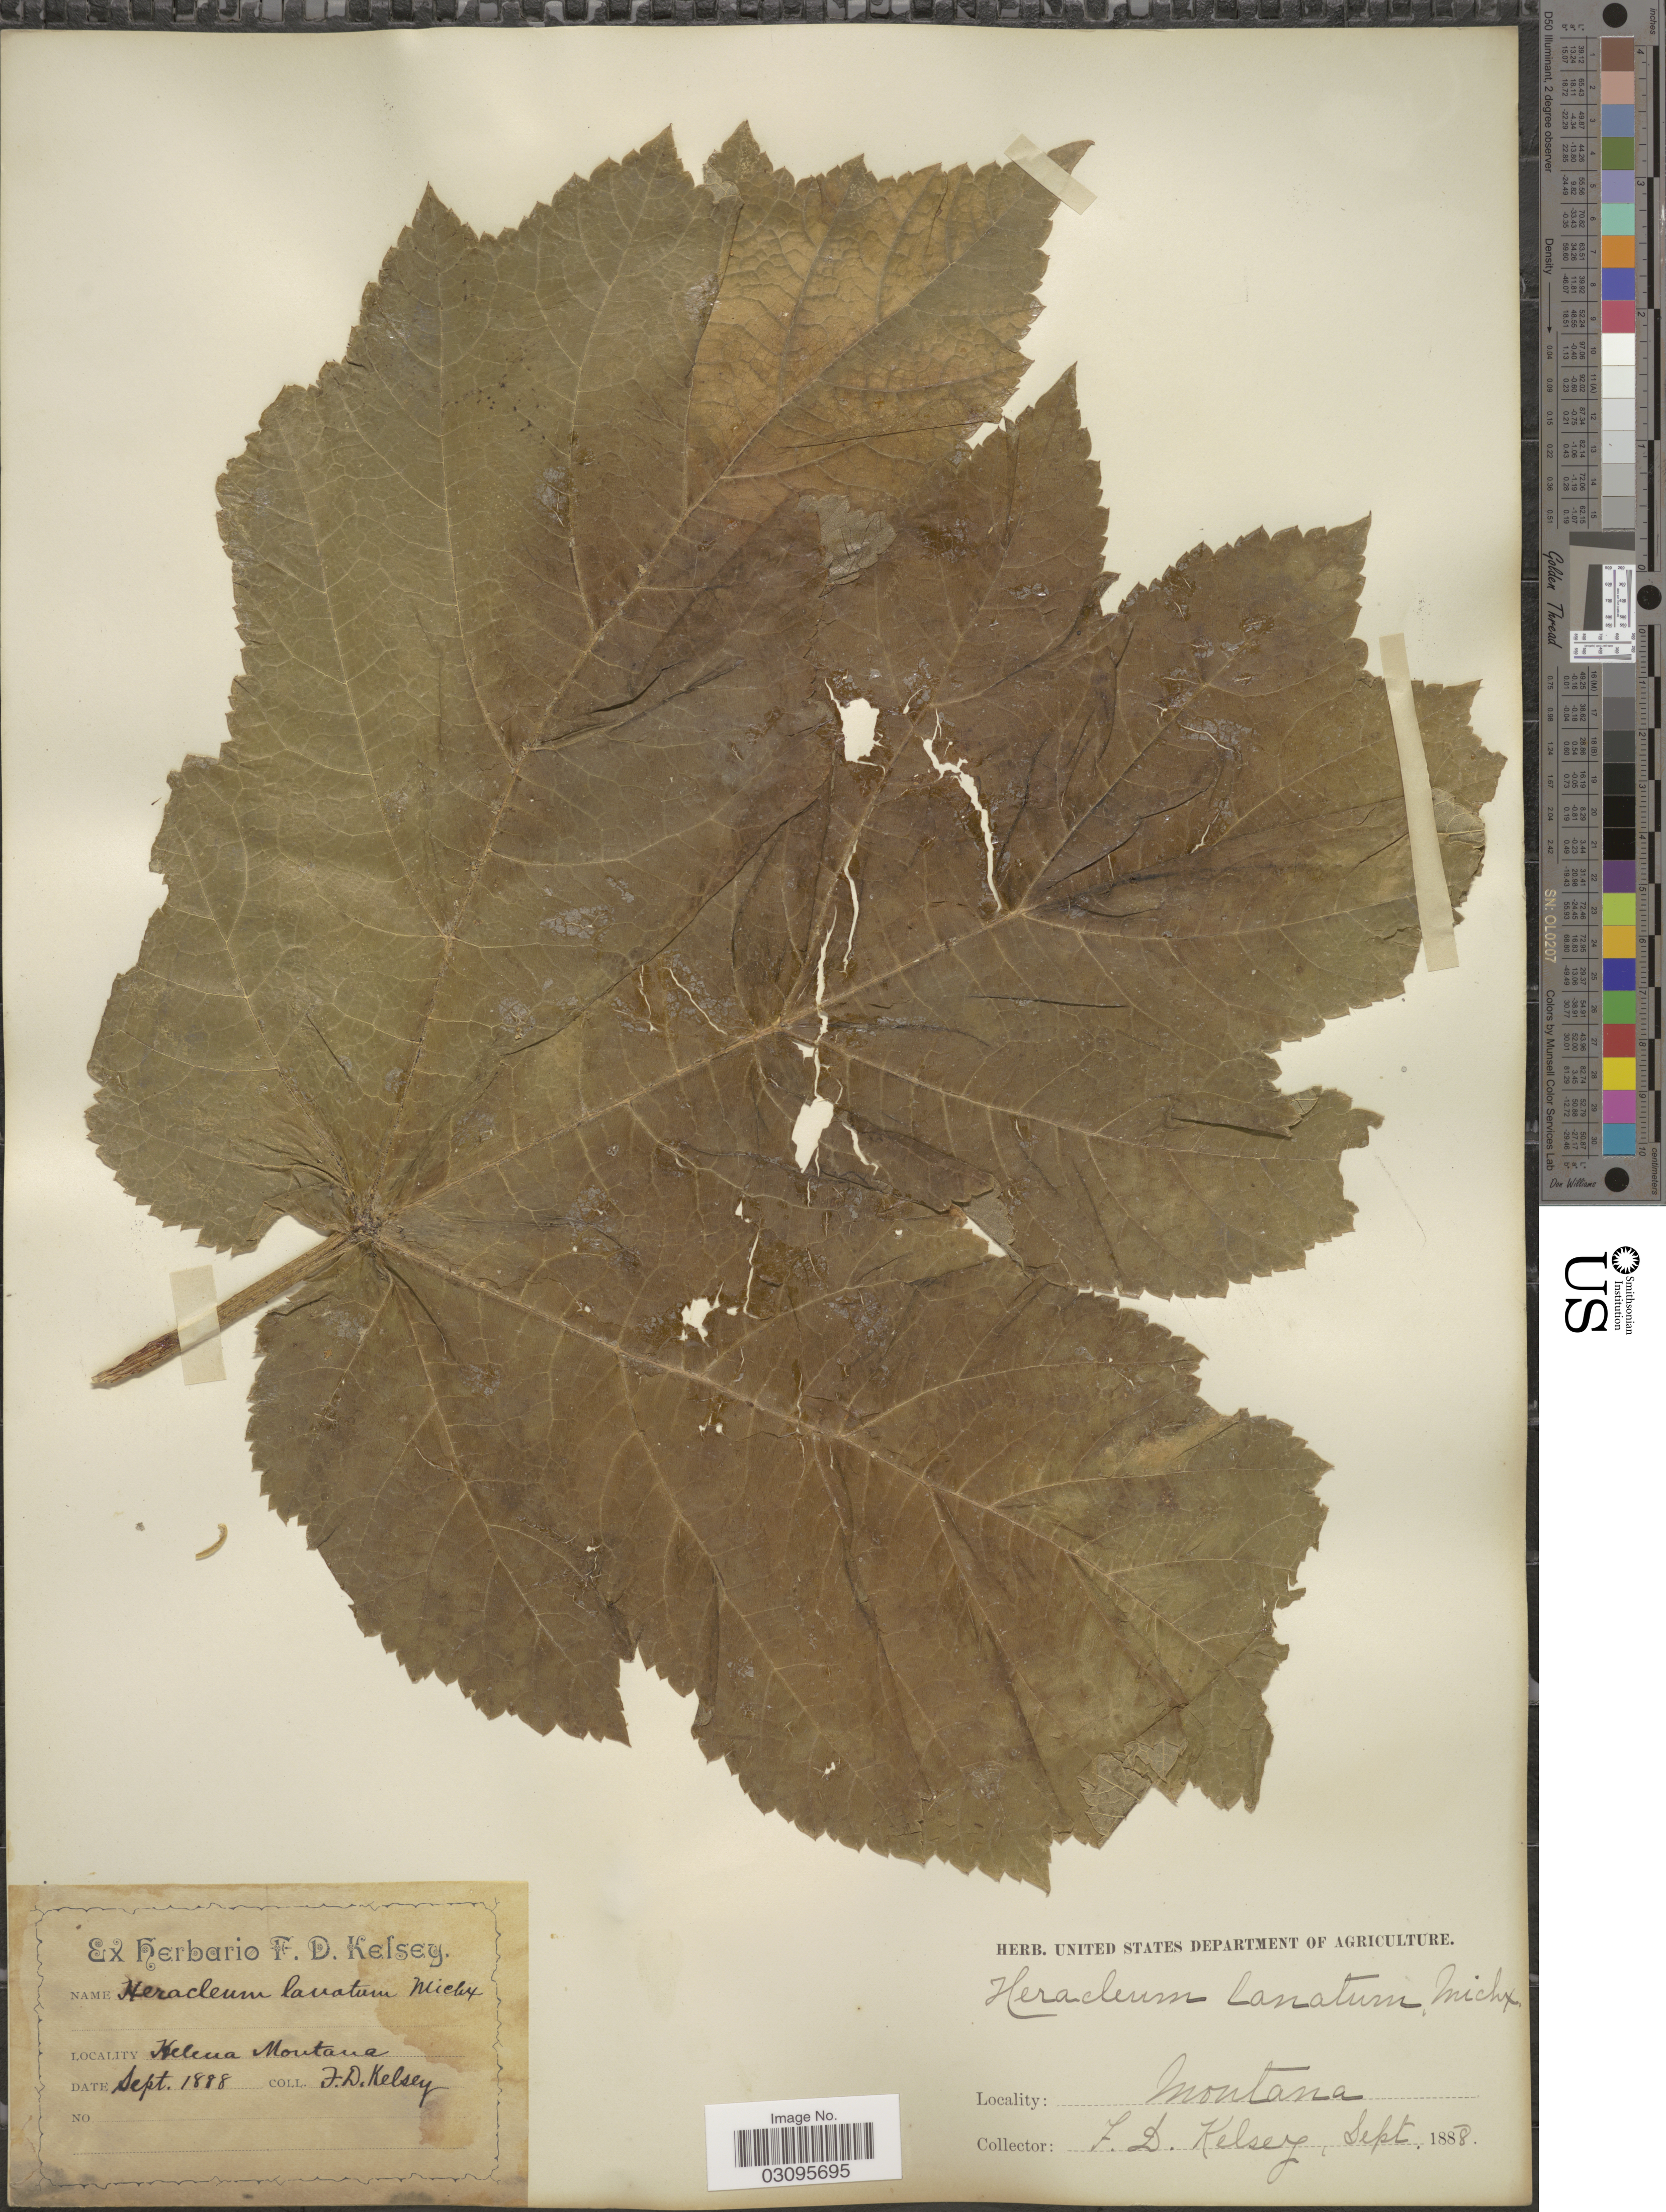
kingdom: Plantae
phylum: Tracheophyta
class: Magnoliopsida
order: Apiales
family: Apiaceae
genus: Heracleum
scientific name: Heracleum lanatum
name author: Michx.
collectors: F. Kelsey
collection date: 1888-09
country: United States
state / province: Montana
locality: Helena.